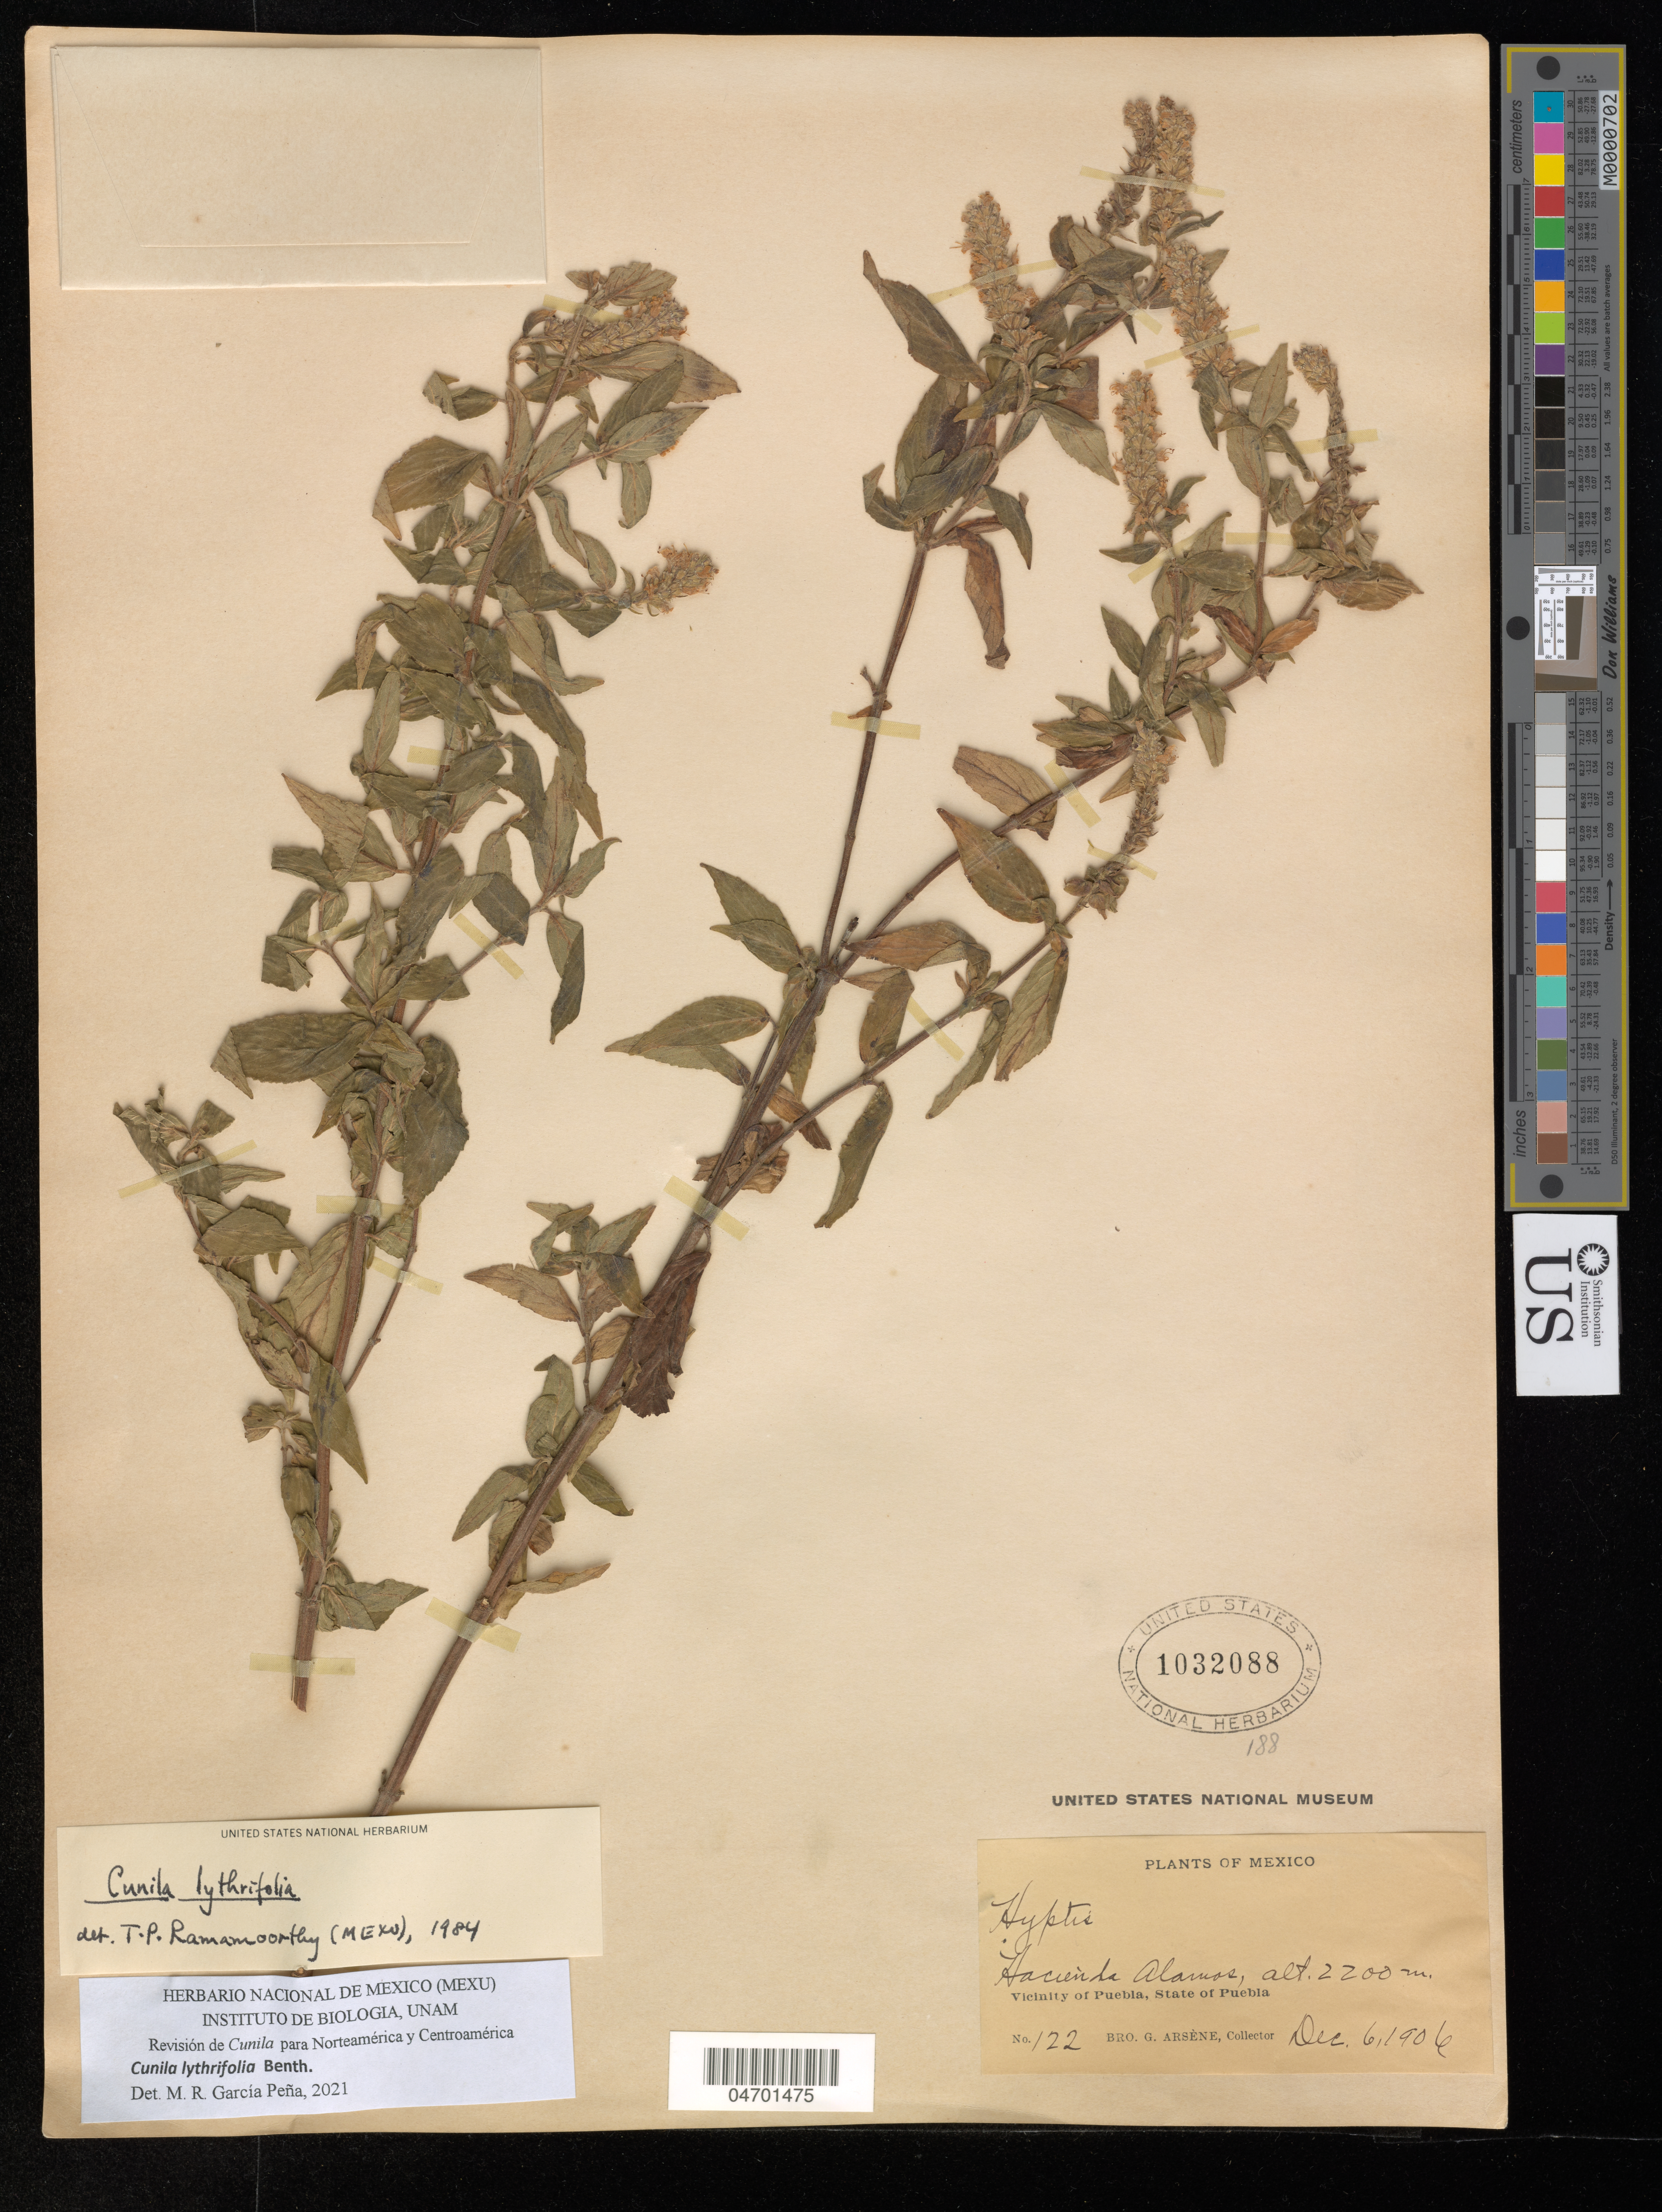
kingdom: Plantae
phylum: Tracheophyta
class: Magnoliopsida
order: Lamiales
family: Lamiaceae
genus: Cunila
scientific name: Cunila lythrifolia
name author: Benth.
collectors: Bro. G. Arsène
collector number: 122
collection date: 1906-12-06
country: Mexico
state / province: Puebla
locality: Hacienda Alamos. Vicinity of Puebla.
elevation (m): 2200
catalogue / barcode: US 1032088